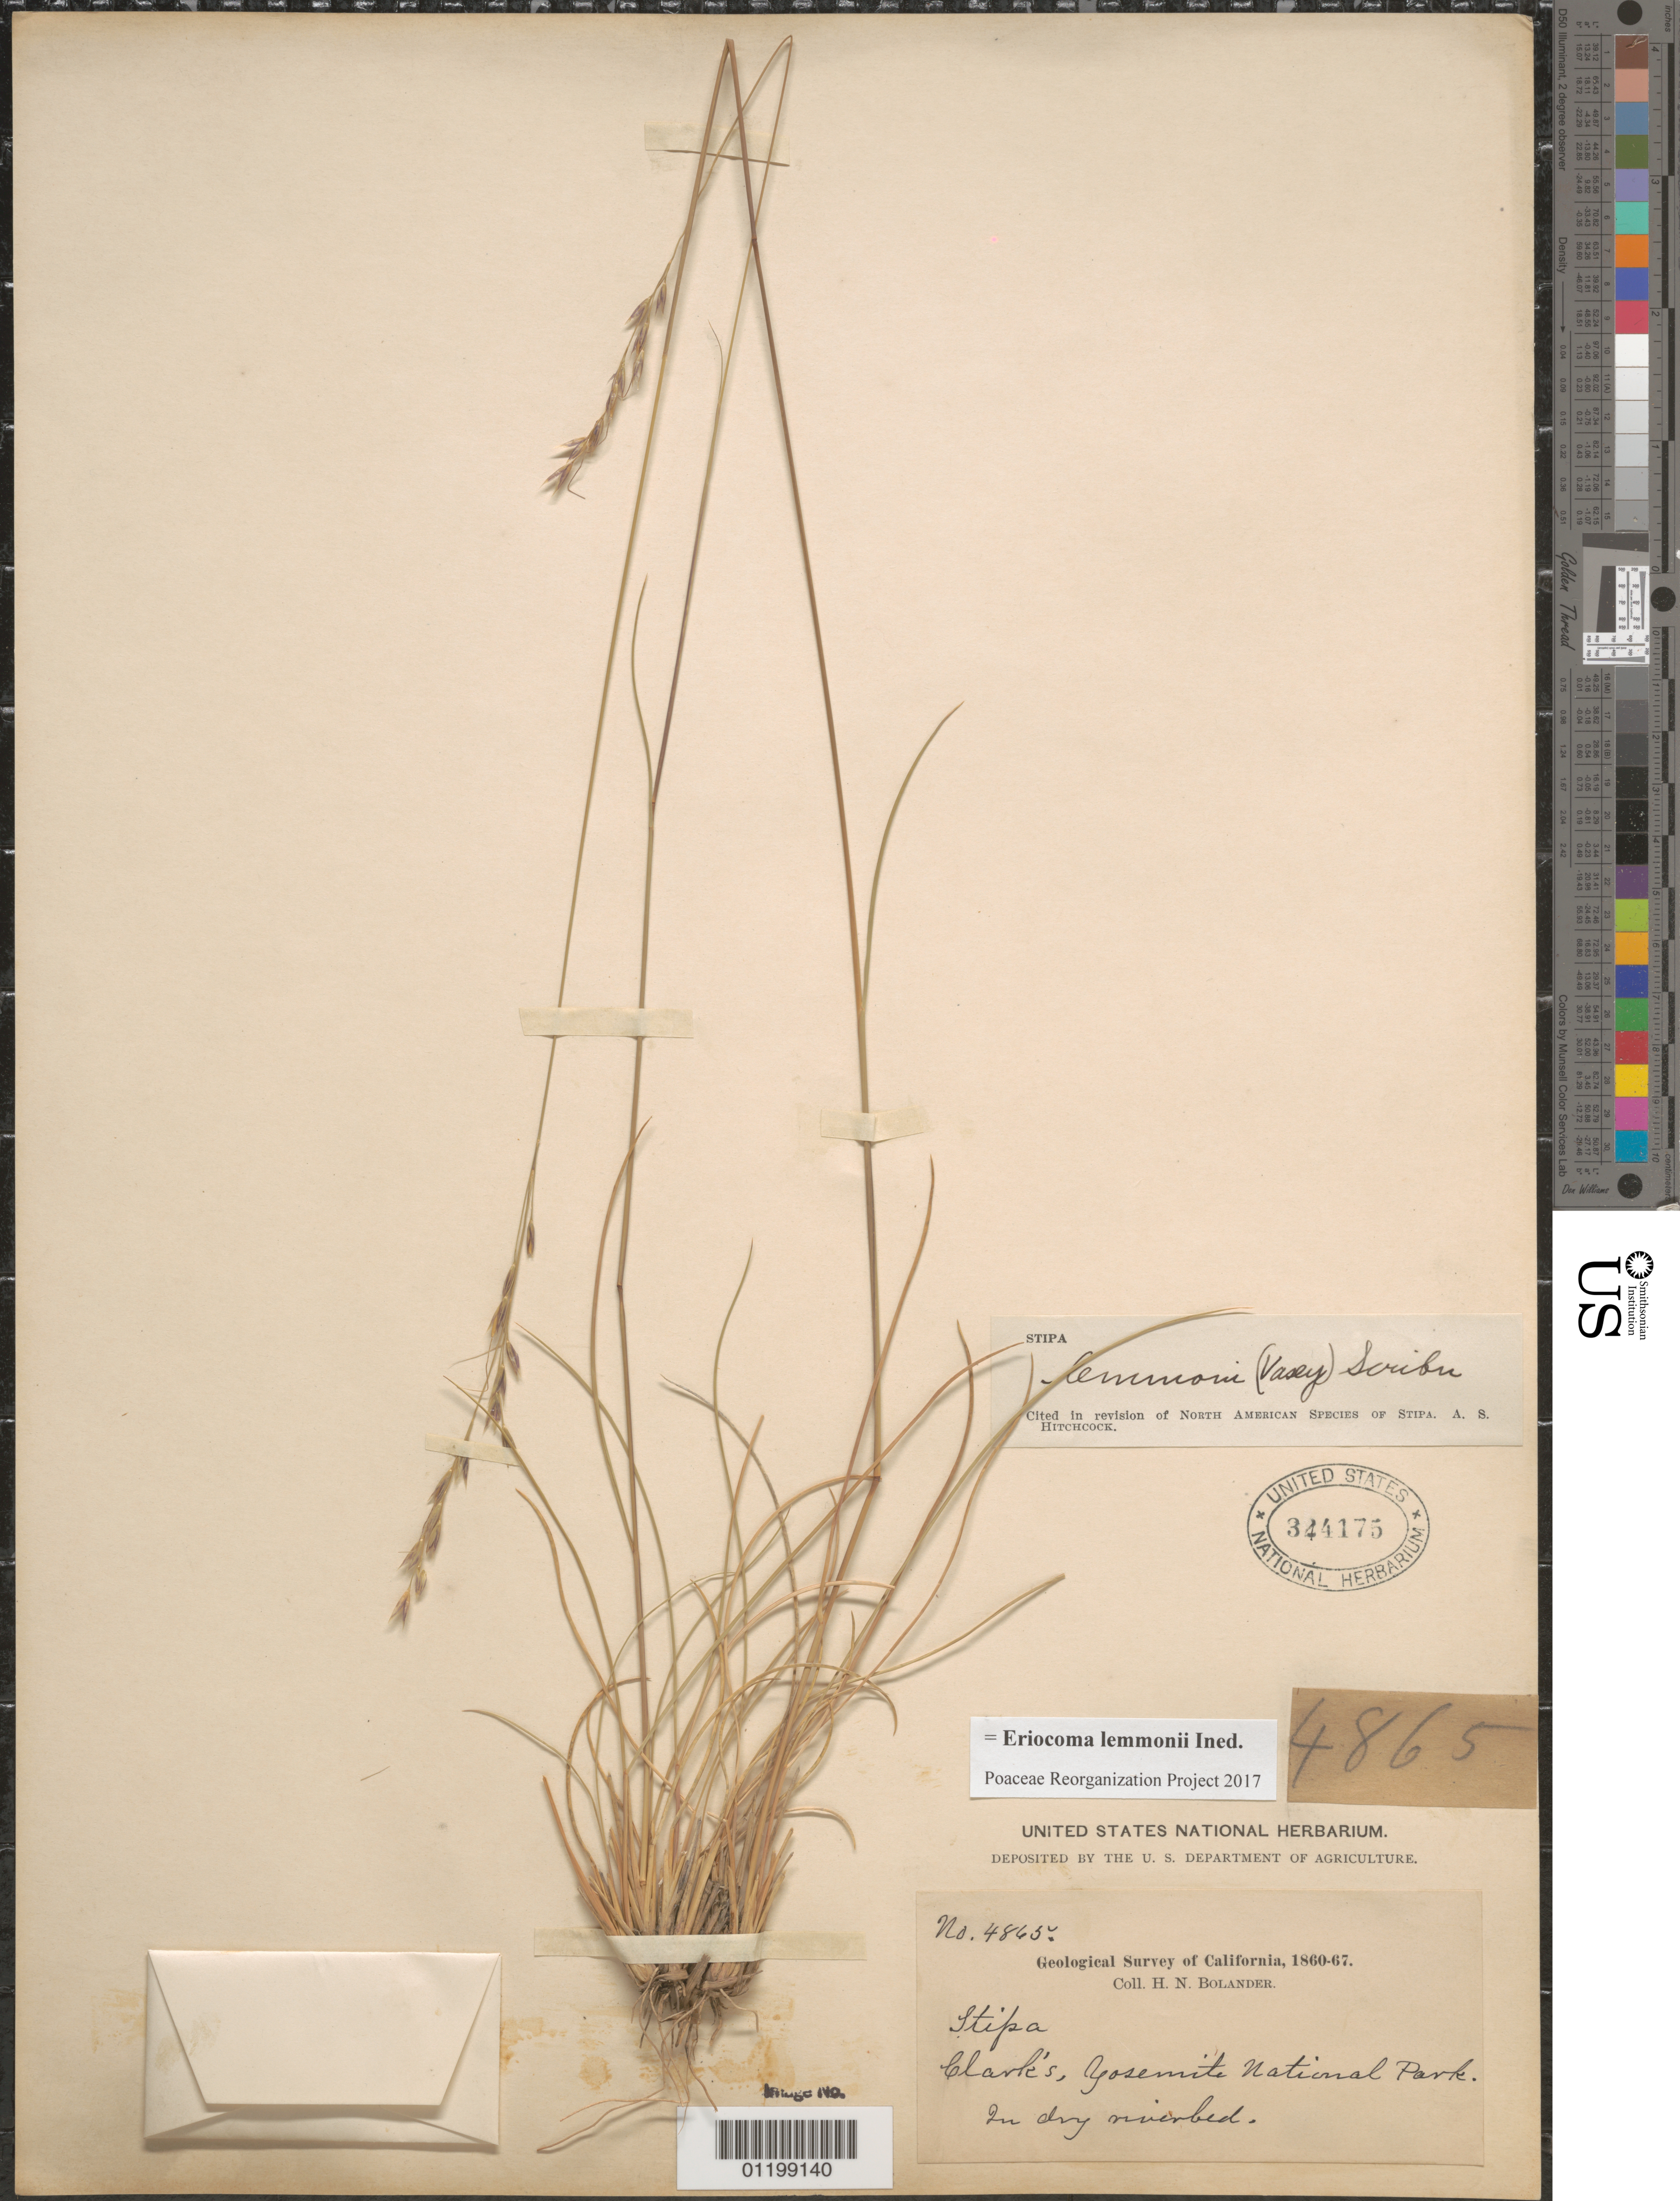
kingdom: Plantae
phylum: Tracheophyta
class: Liliopsida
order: Poales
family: Poaceae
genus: Stipa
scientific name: Stipa lemmonii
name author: (Vasey) Scribn.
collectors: H. Bolander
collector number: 4865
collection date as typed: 1860 to -- --- 1867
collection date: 1860/1867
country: United States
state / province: California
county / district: Mariposa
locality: Clark's, Yosemite National Park.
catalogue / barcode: US 344175